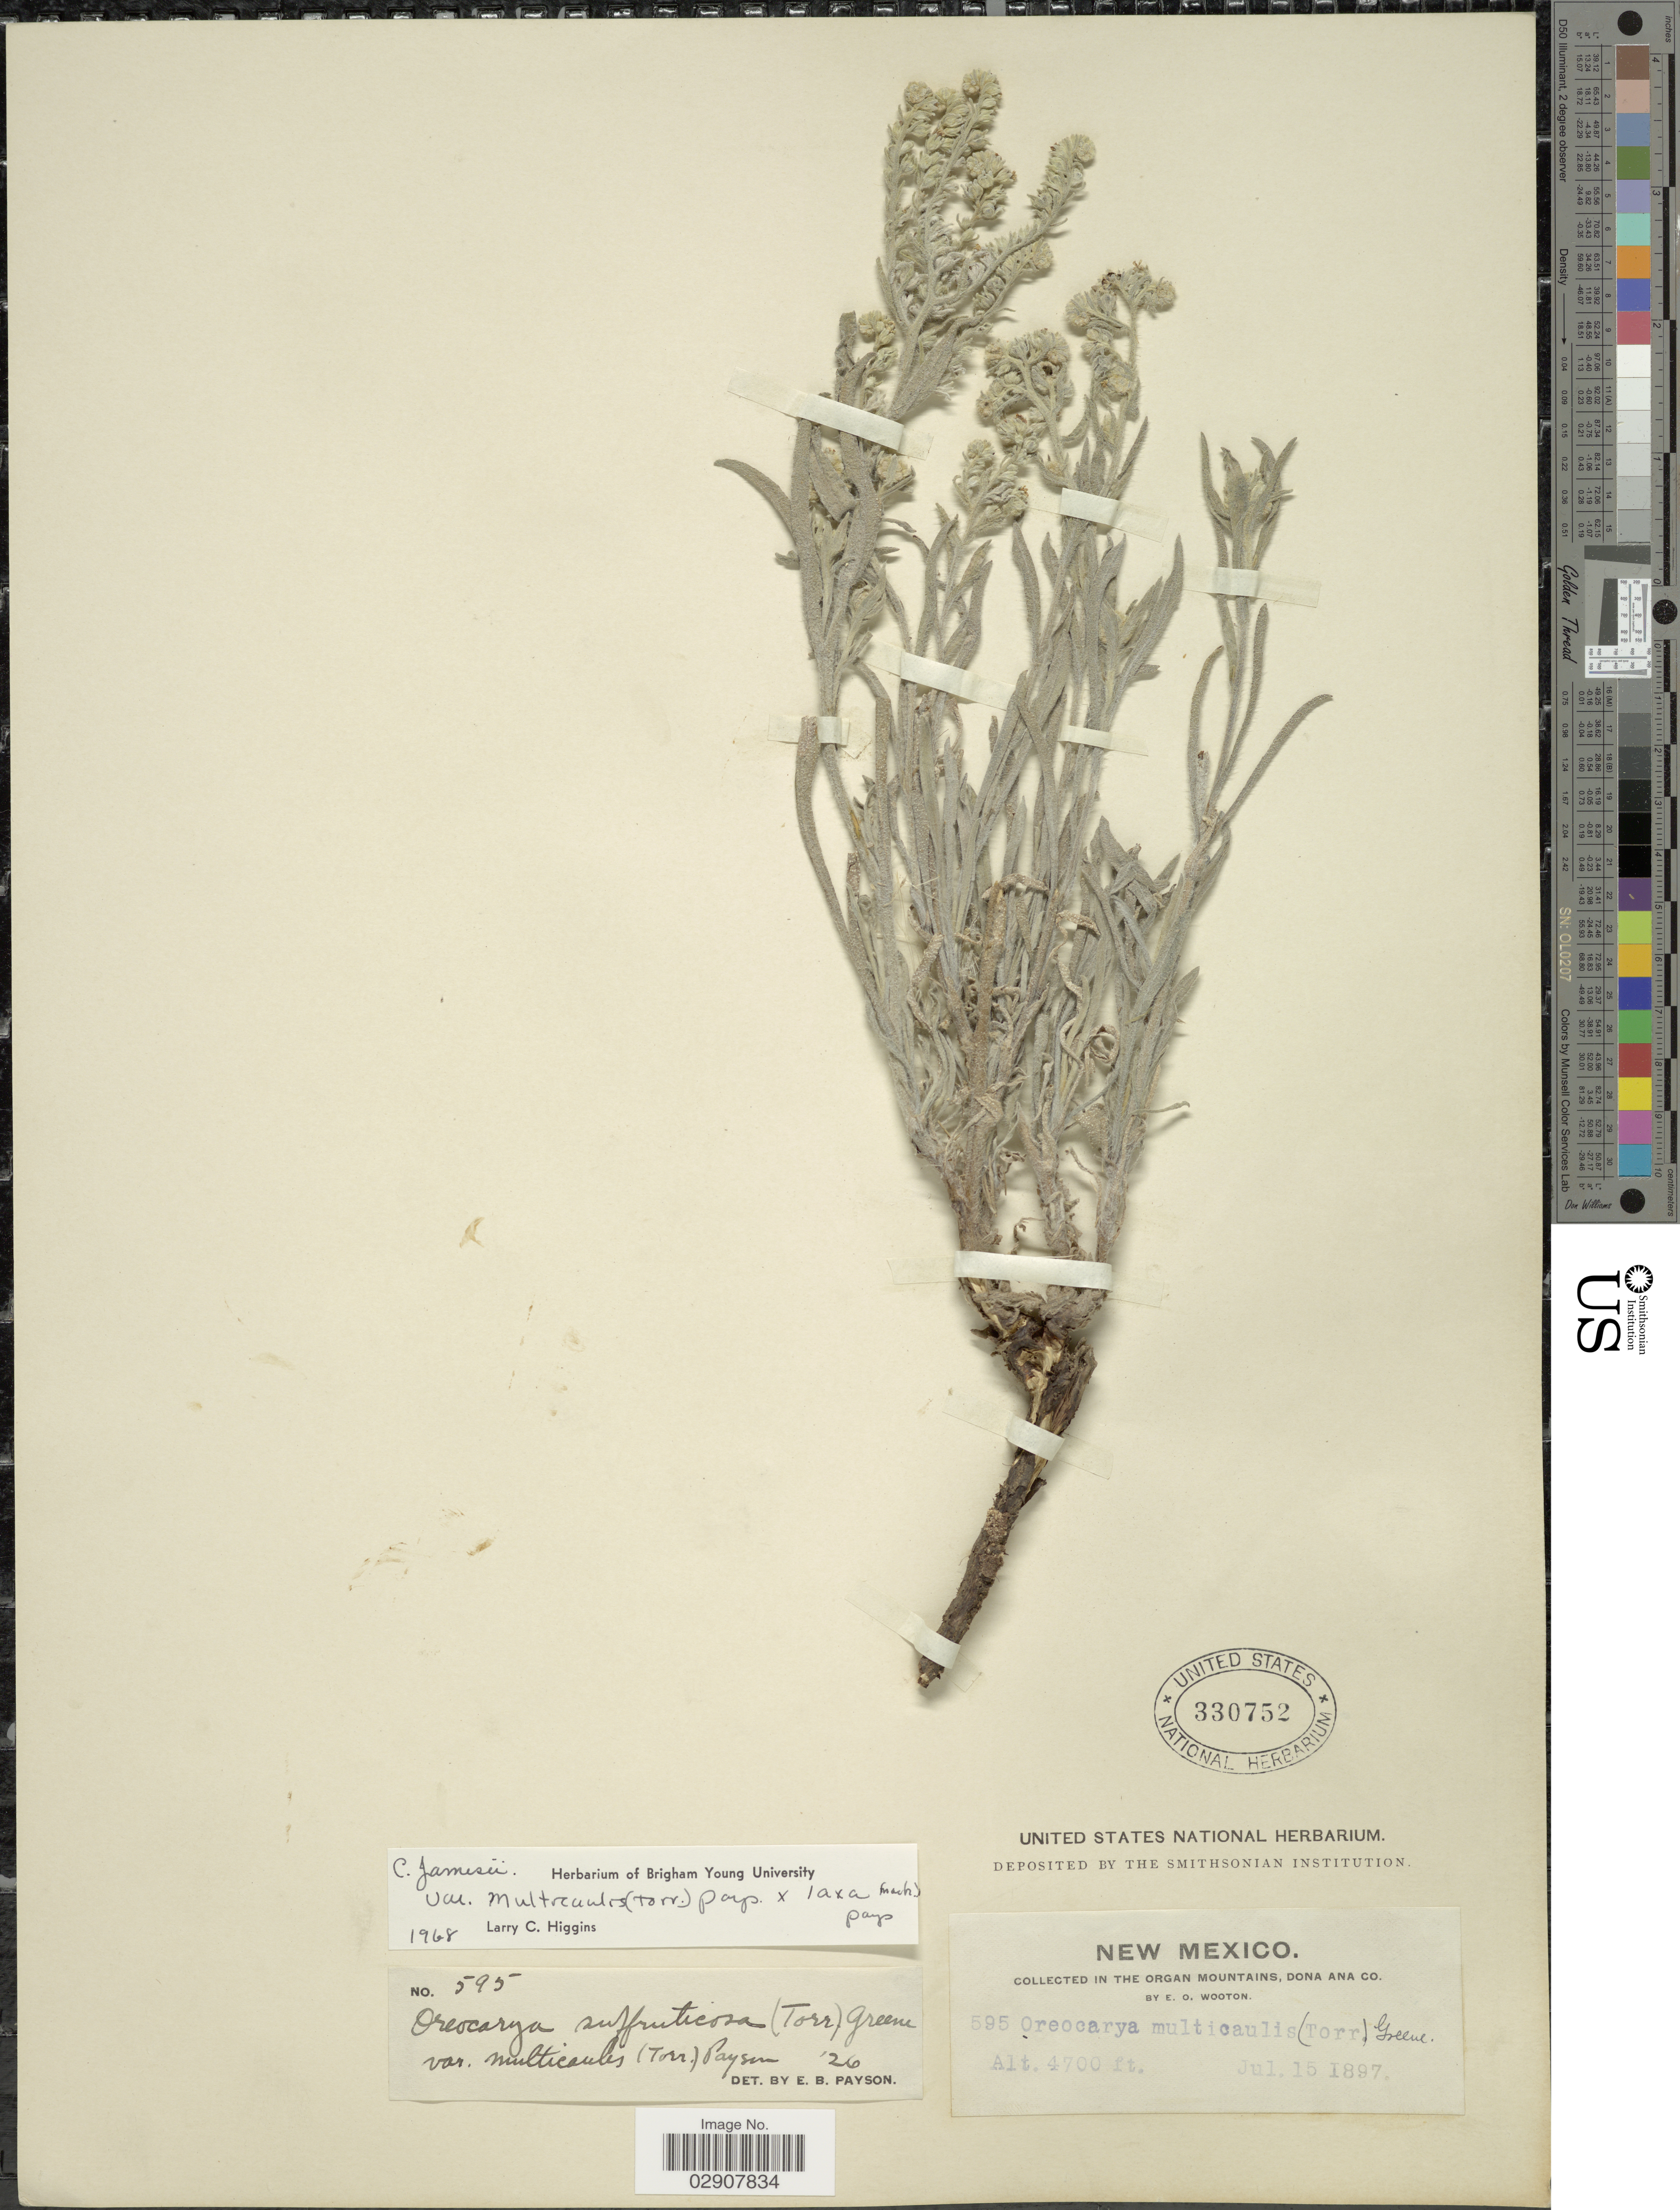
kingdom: Plantae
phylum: Tracheophyta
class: Magnoliopsida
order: Boraginales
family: Boraginaceae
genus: Cryptantha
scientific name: Cryptantha jamesii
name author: (Torr.) Payson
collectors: E. O. Wooton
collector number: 595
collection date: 1897-07-15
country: United States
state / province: New Mexico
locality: Organ Mountains, Dona Ana Co. New Mexico.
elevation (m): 1433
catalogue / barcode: US 330752